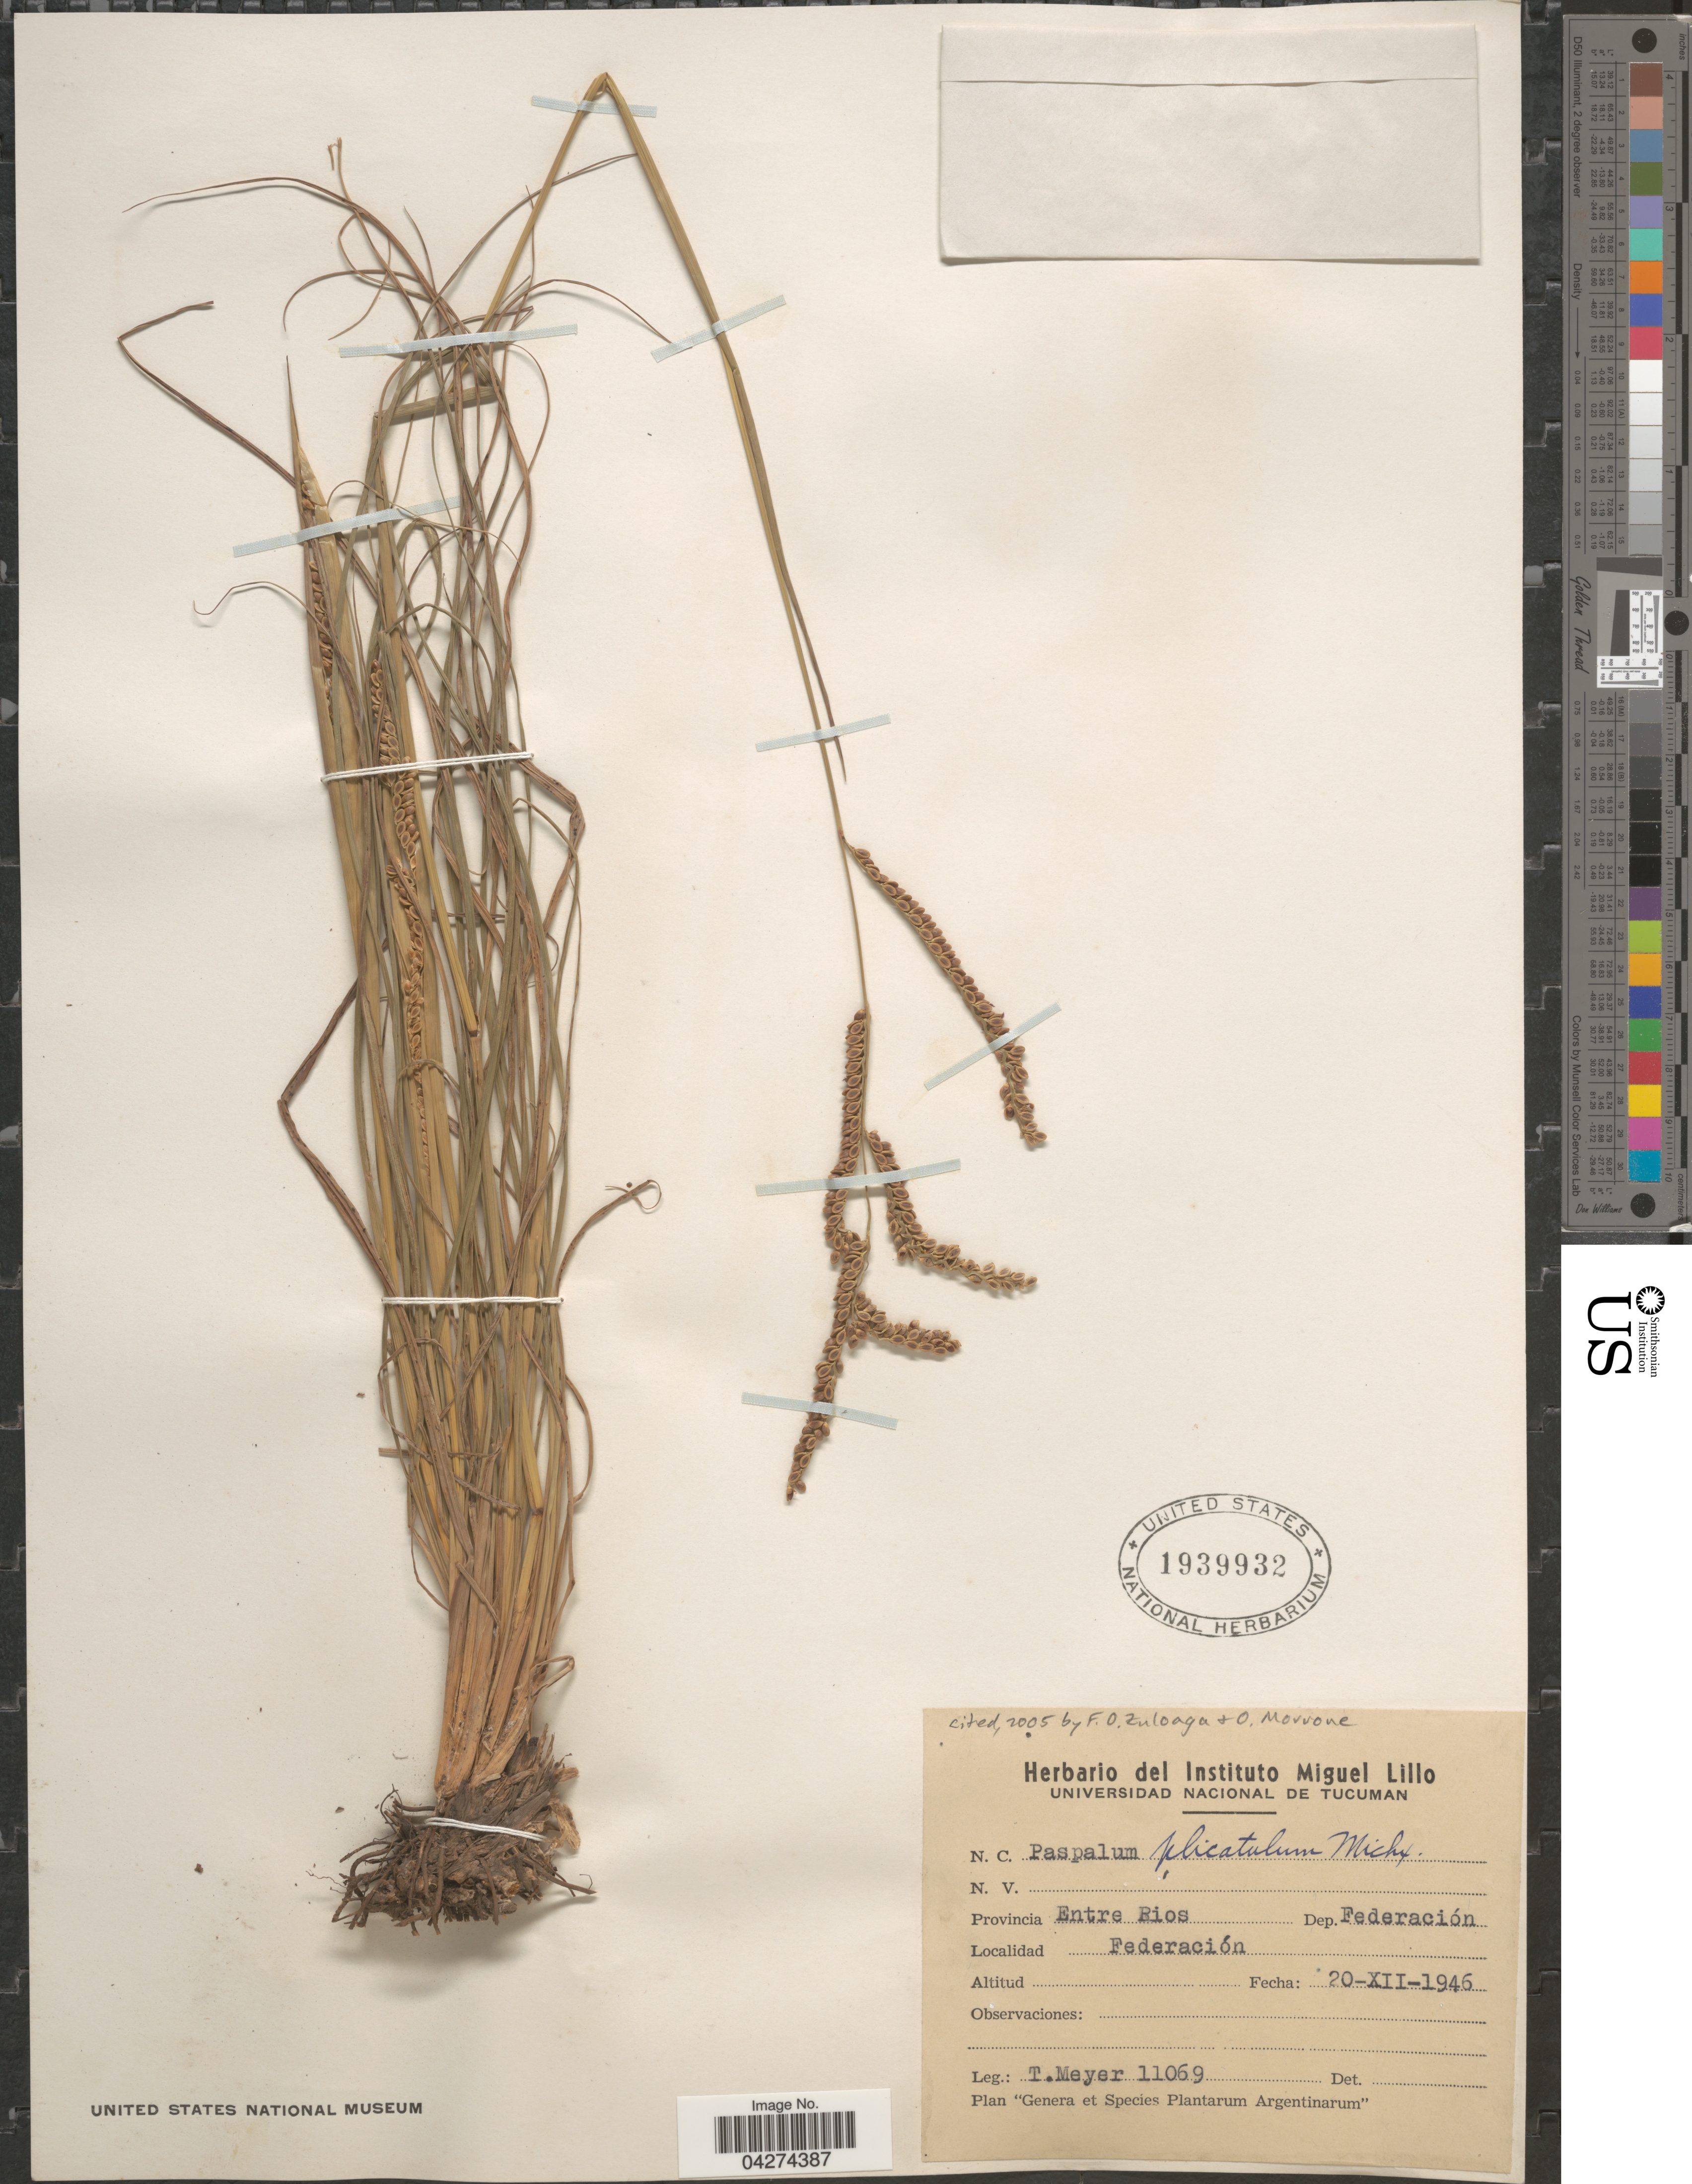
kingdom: Plantae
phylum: Tracheophyta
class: Liliopsida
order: Poales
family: Poaceae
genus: Paspalum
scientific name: Paspalum plicatulum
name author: Michx.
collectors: T. Meyer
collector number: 11069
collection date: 1946-12-20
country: Argentina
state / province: Entre Rios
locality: Dep.Federación. Federación.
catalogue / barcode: US 1939932